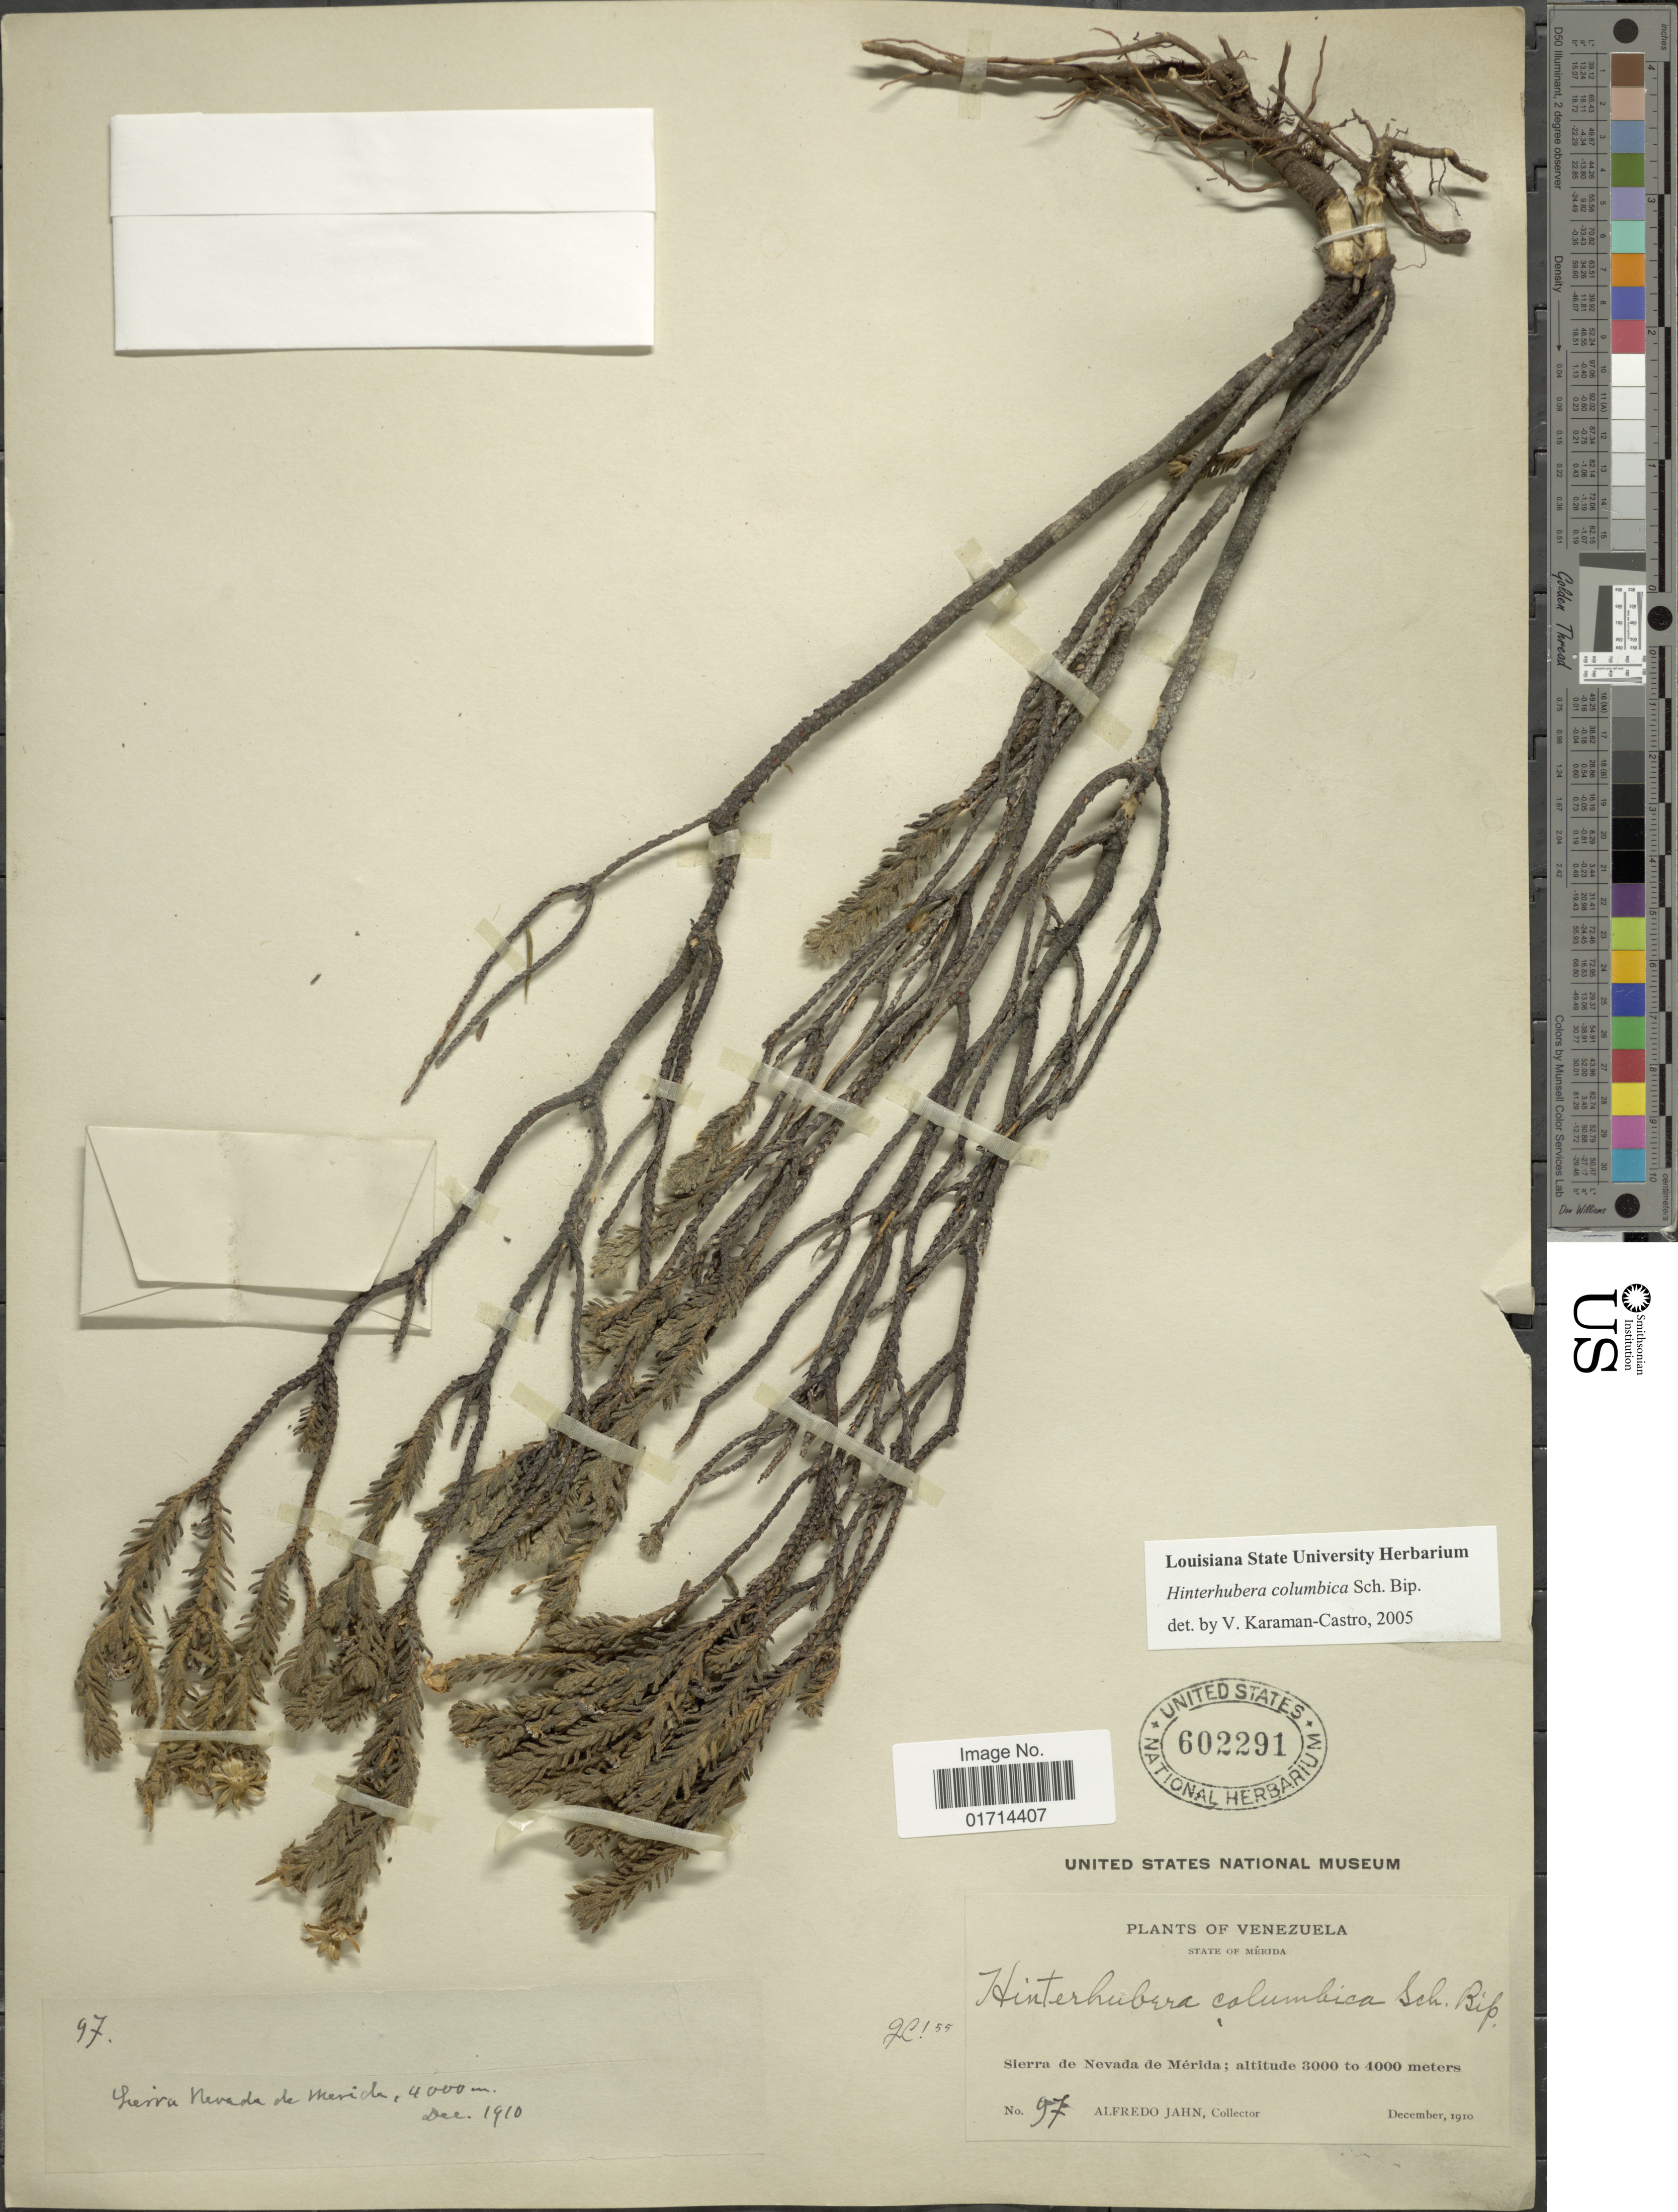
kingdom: Plantae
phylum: Tracheophyta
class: Magnoliopsida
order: Asterales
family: Asteraceae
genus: Hinterhubera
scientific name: Hinterhubera columbica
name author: Sch. Bip. ex Wedd.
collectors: A. Jahn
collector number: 97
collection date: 1910-12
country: Venezuela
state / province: Mérida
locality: State of Merida, Sierra de Nevada de Merida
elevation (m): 3000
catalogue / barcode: US 602291